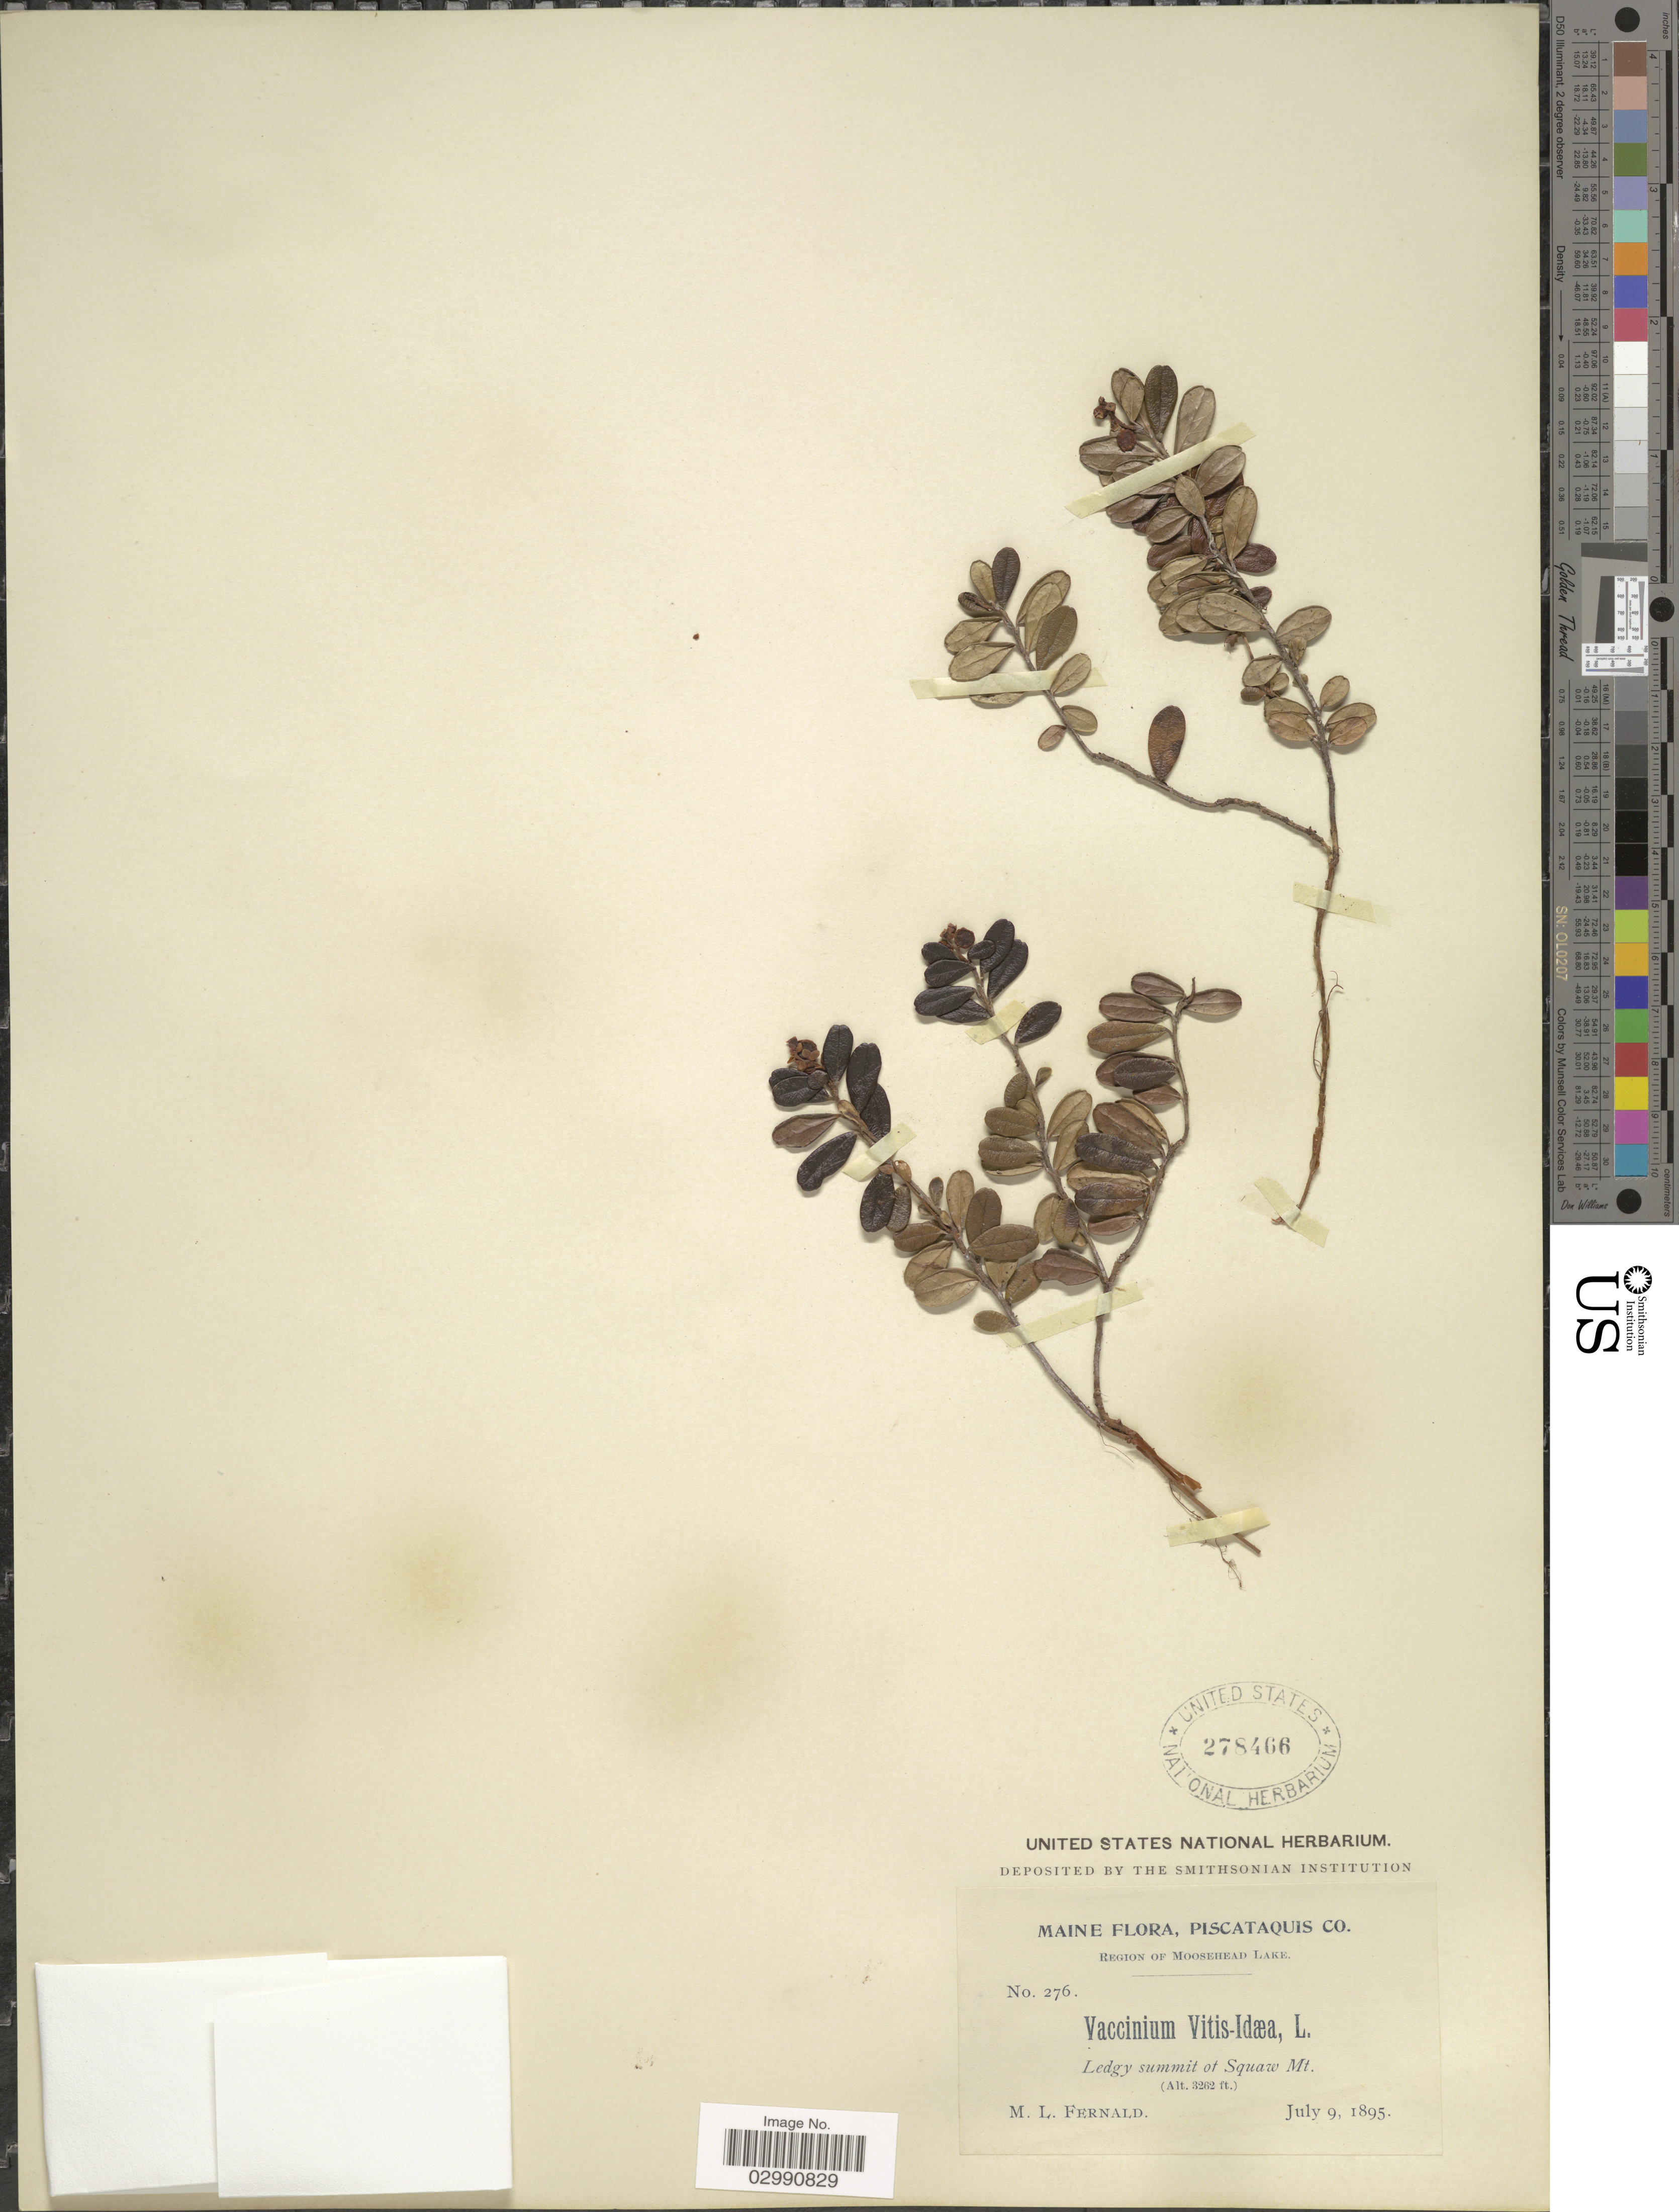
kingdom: Plantae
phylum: Tracheophyta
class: Magnoliopsida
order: Ericales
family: Ericaceae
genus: Vaccinium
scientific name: Vaccinium vitis-idaea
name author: L.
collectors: M. L. Fernald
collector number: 276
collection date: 1895-07-09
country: United States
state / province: Maine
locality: Piscataquis Co. Region of Moosehead Lake. Ledgy summit of Squaw Mt.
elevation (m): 994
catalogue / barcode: US 278466